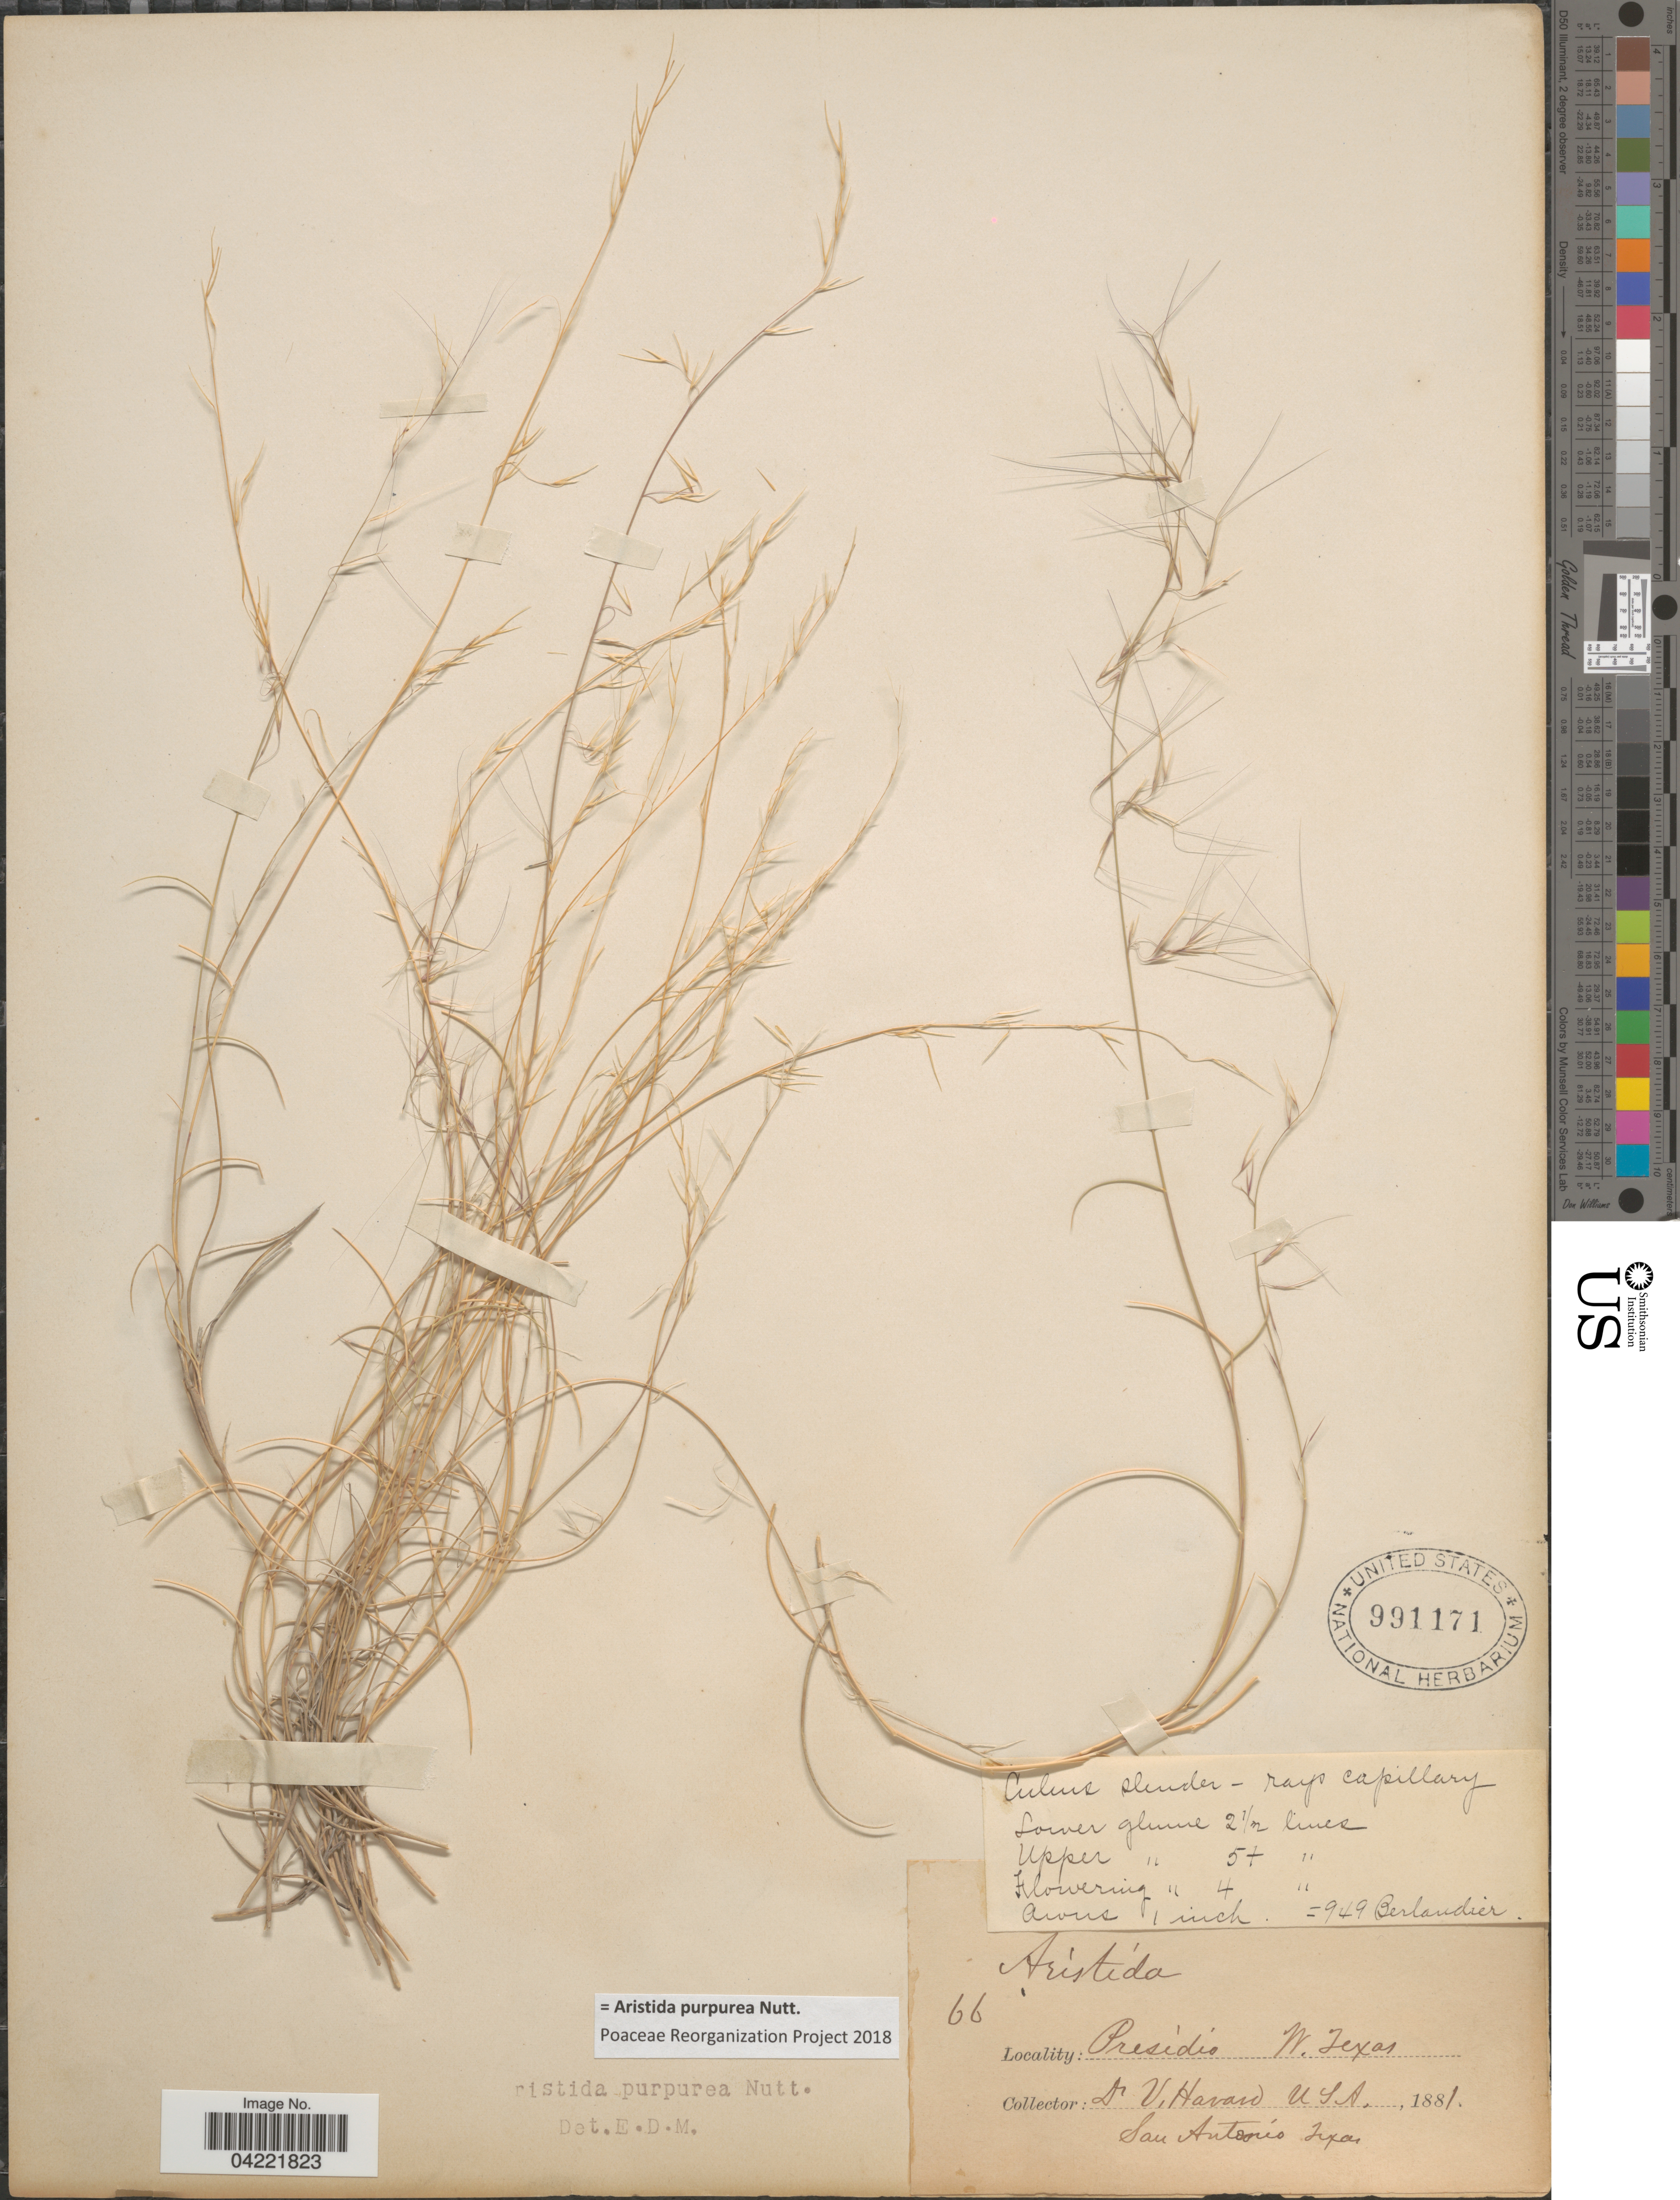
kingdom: Plantae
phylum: Tracheophyta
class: Liliopsida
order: Poales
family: Poaceae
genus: Aristida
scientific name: Aristida purpurea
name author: Nutt.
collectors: V. Havard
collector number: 66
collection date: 1881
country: United States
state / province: Texas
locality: Presidio.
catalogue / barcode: US 991171